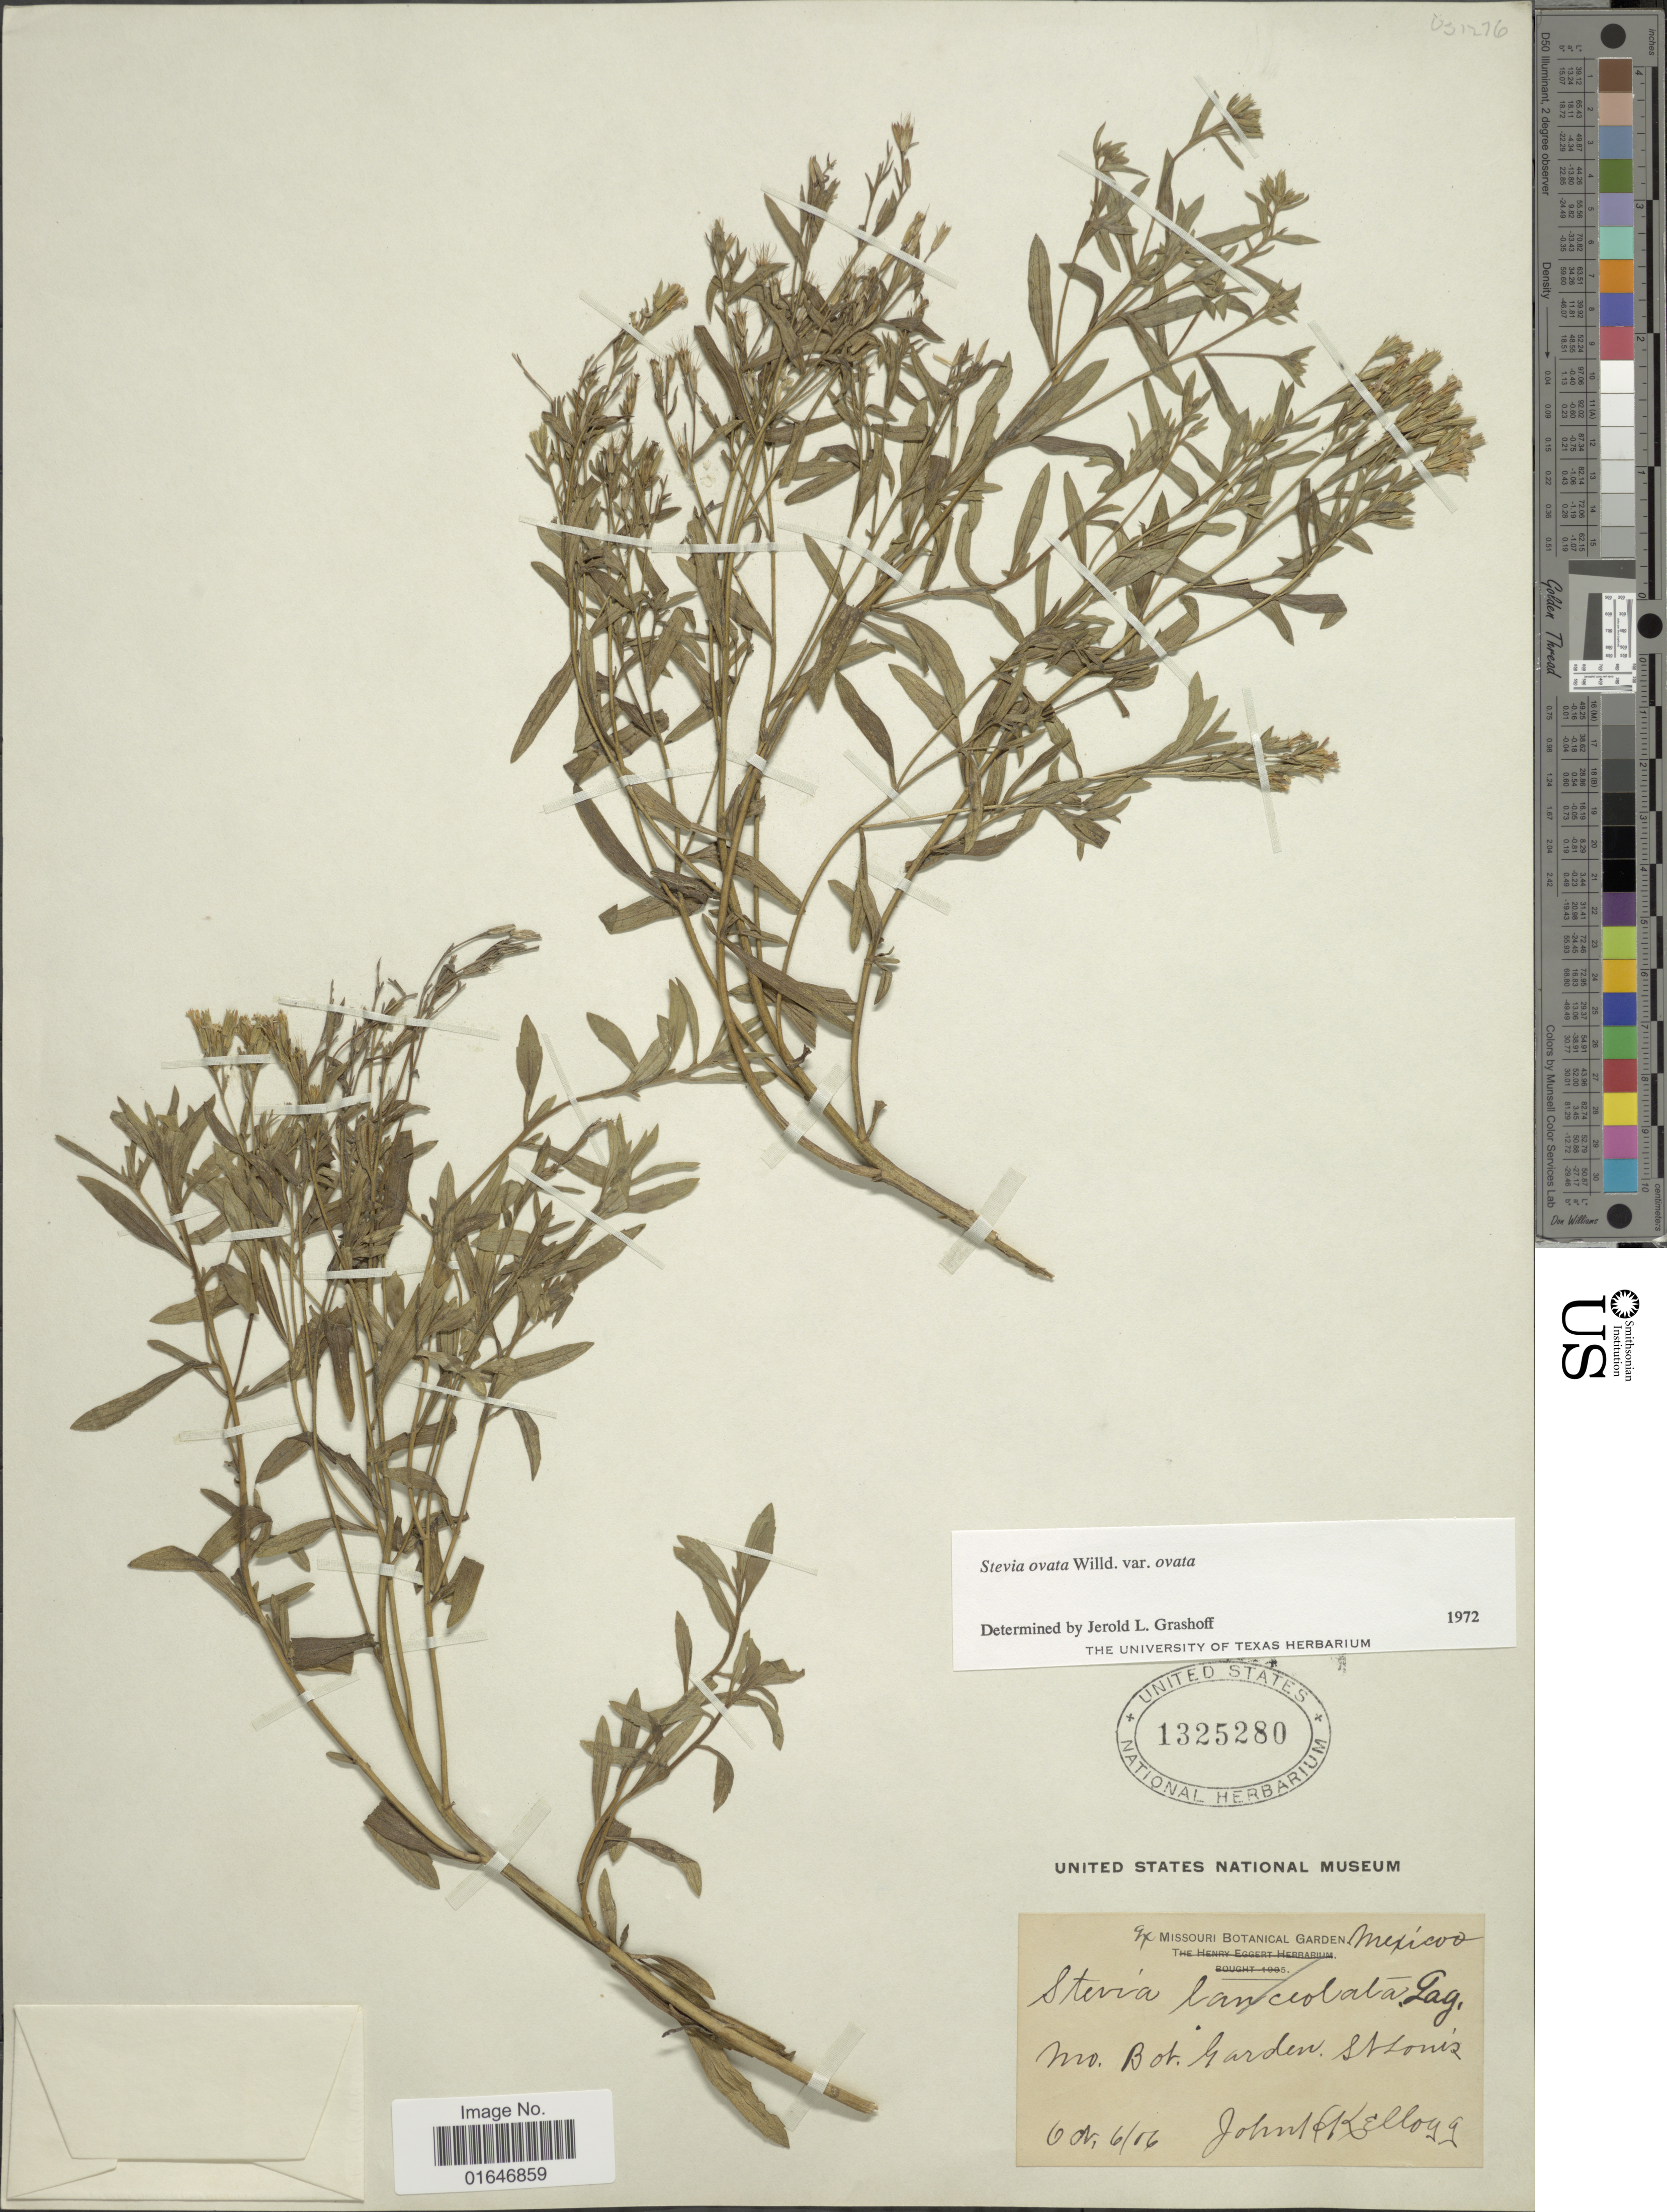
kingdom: Plantae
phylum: Tracheophyta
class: Magnoliopsida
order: Asterales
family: Asteraceae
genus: Stevia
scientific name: Stevia ovata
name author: Willd.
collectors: J. H. Kellogg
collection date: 1906-10-06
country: Mexico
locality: Mo. Bot. Garden, St. Louis.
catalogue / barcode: US 1325280